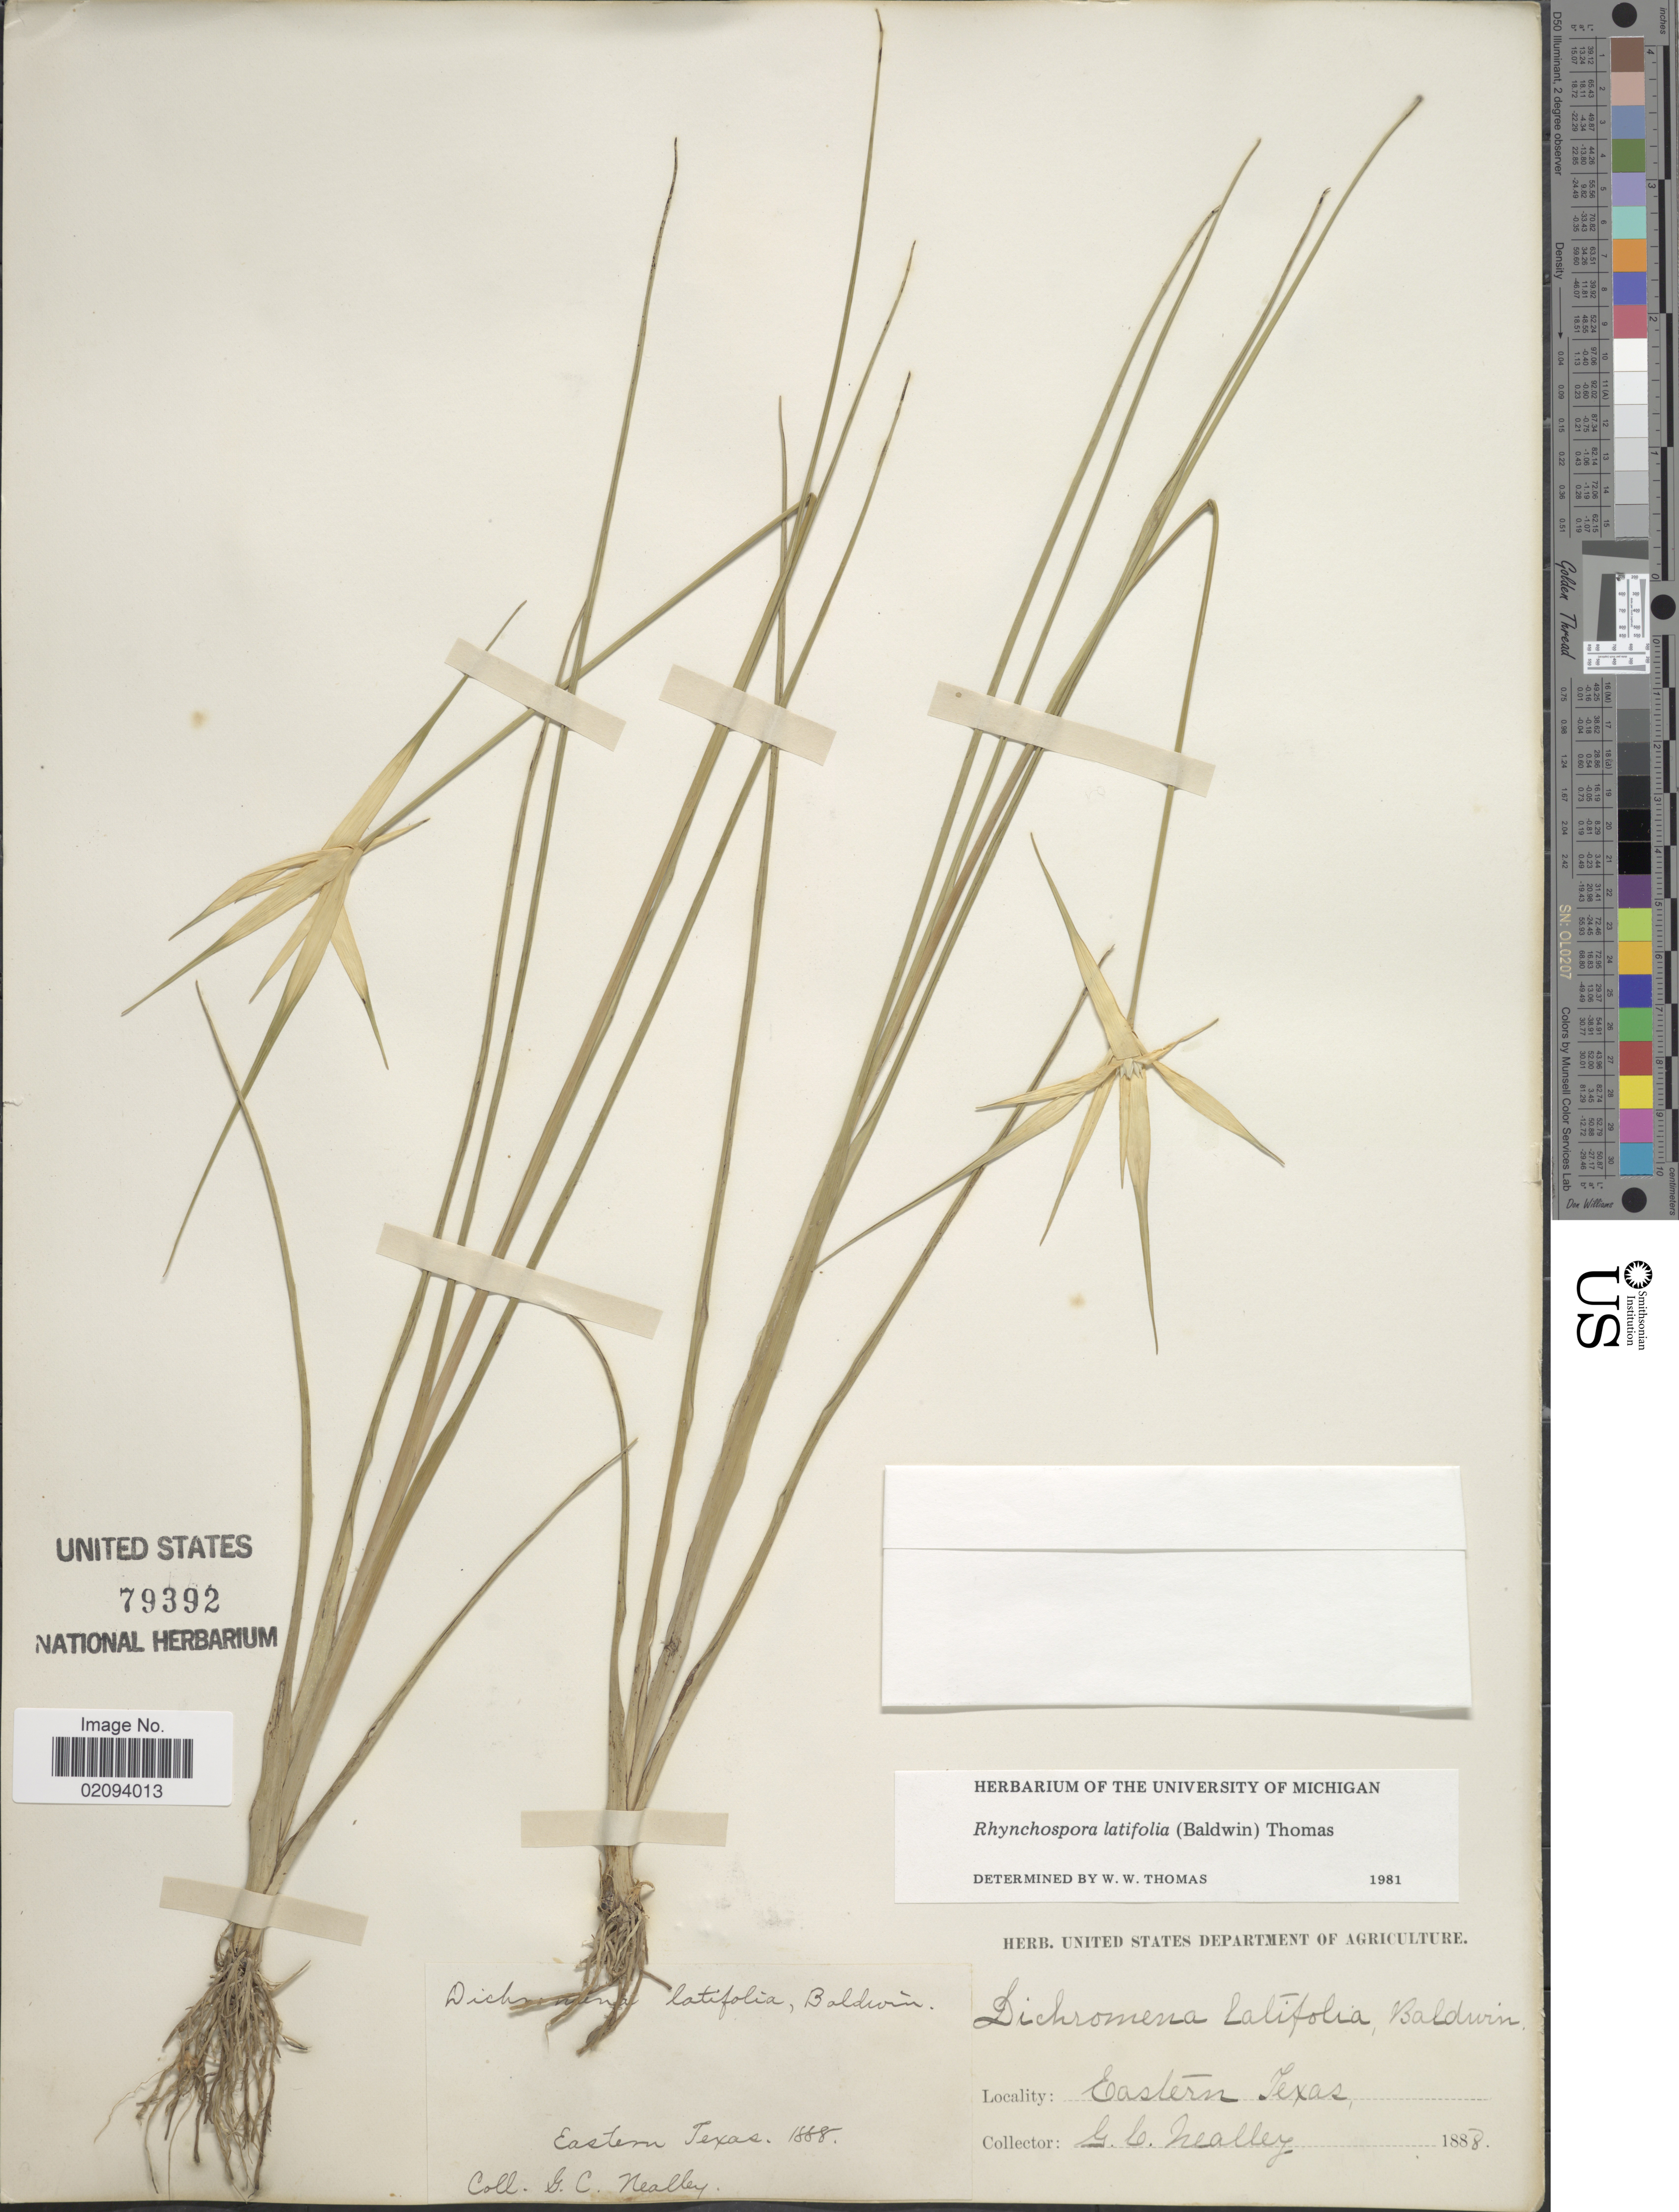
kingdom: Plantae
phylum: Tracheophyta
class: Liliopsida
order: Poales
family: Cyperaceae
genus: Rhynchospora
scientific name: Rhynchospora latifolia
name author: (Baldwin ex Elliott) W.W. Thomas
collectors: G. C. Nealley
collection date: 1888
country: United States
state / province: Texas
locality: Eastern Texas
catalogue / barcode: US 79392